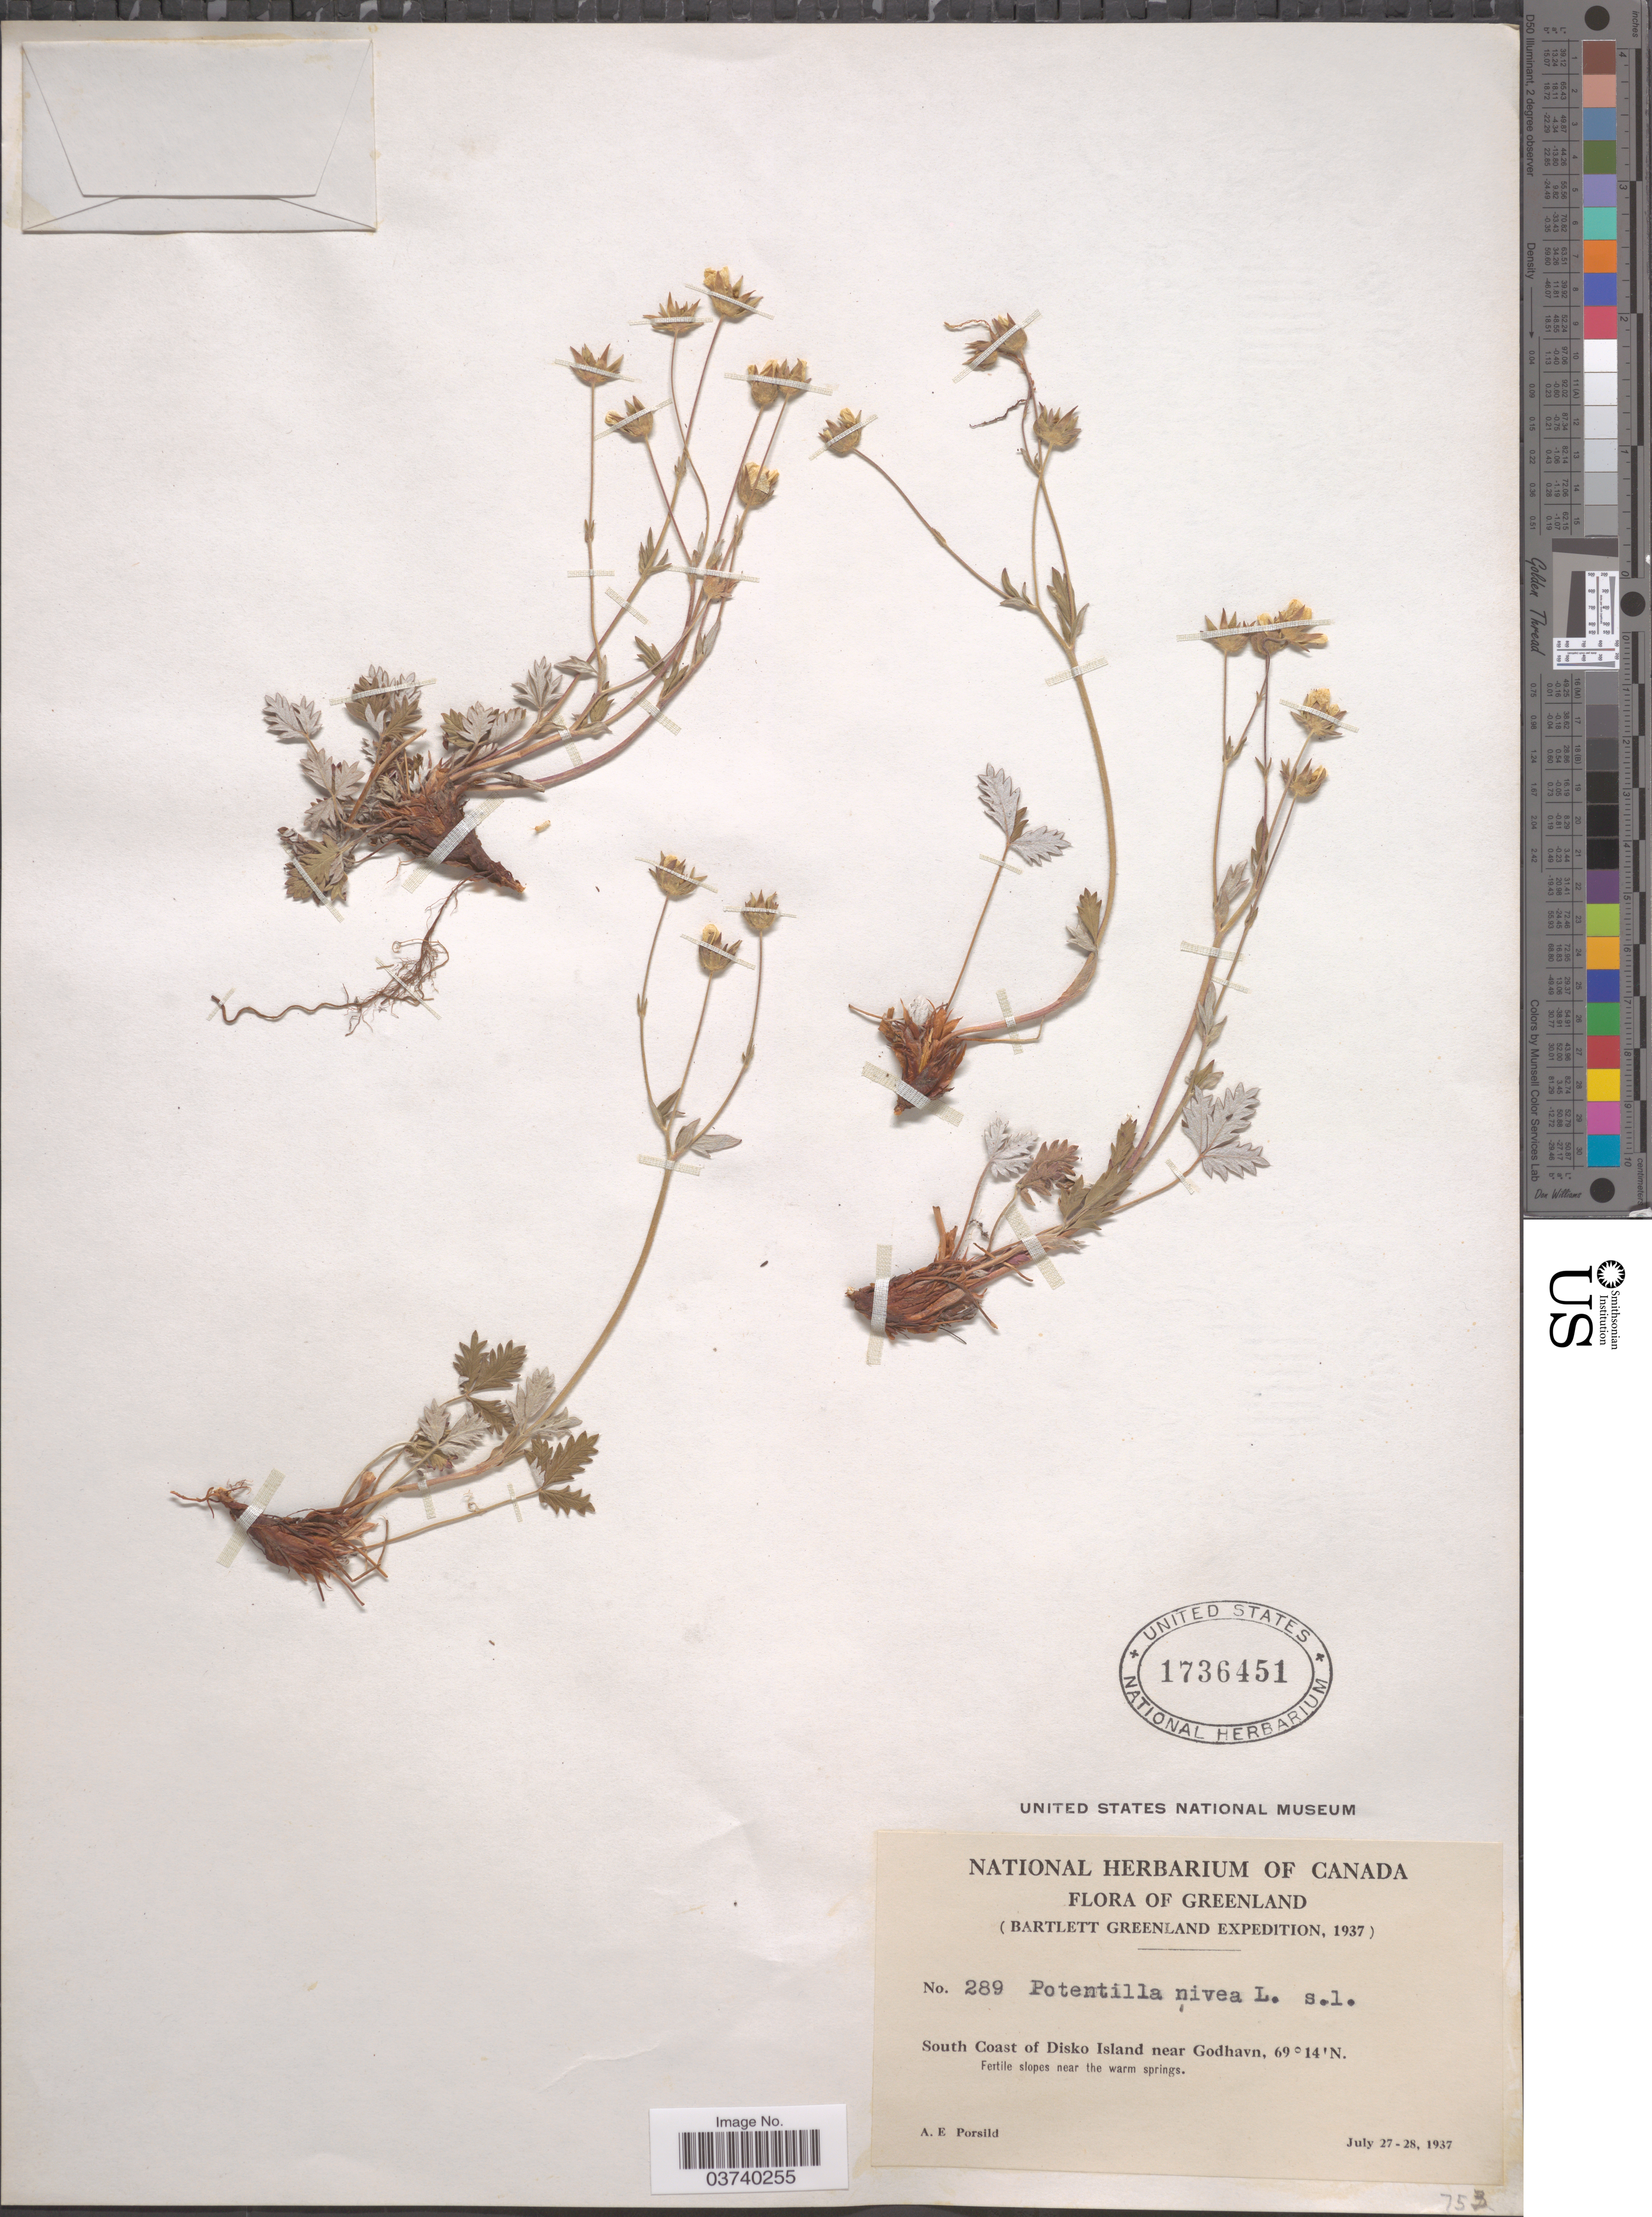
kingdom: Plantae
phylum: Tracheophyta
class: Magnoliopsida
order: Rosales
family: Rosaceae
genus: Potentilla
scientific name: Potentilla nivea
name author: L.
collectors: A. E. Porsild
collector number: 289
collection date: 1937-07-27/1937-07-28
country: Greenland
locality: South Coast of Disko Island near Godhavn.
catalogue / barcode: US 1736451